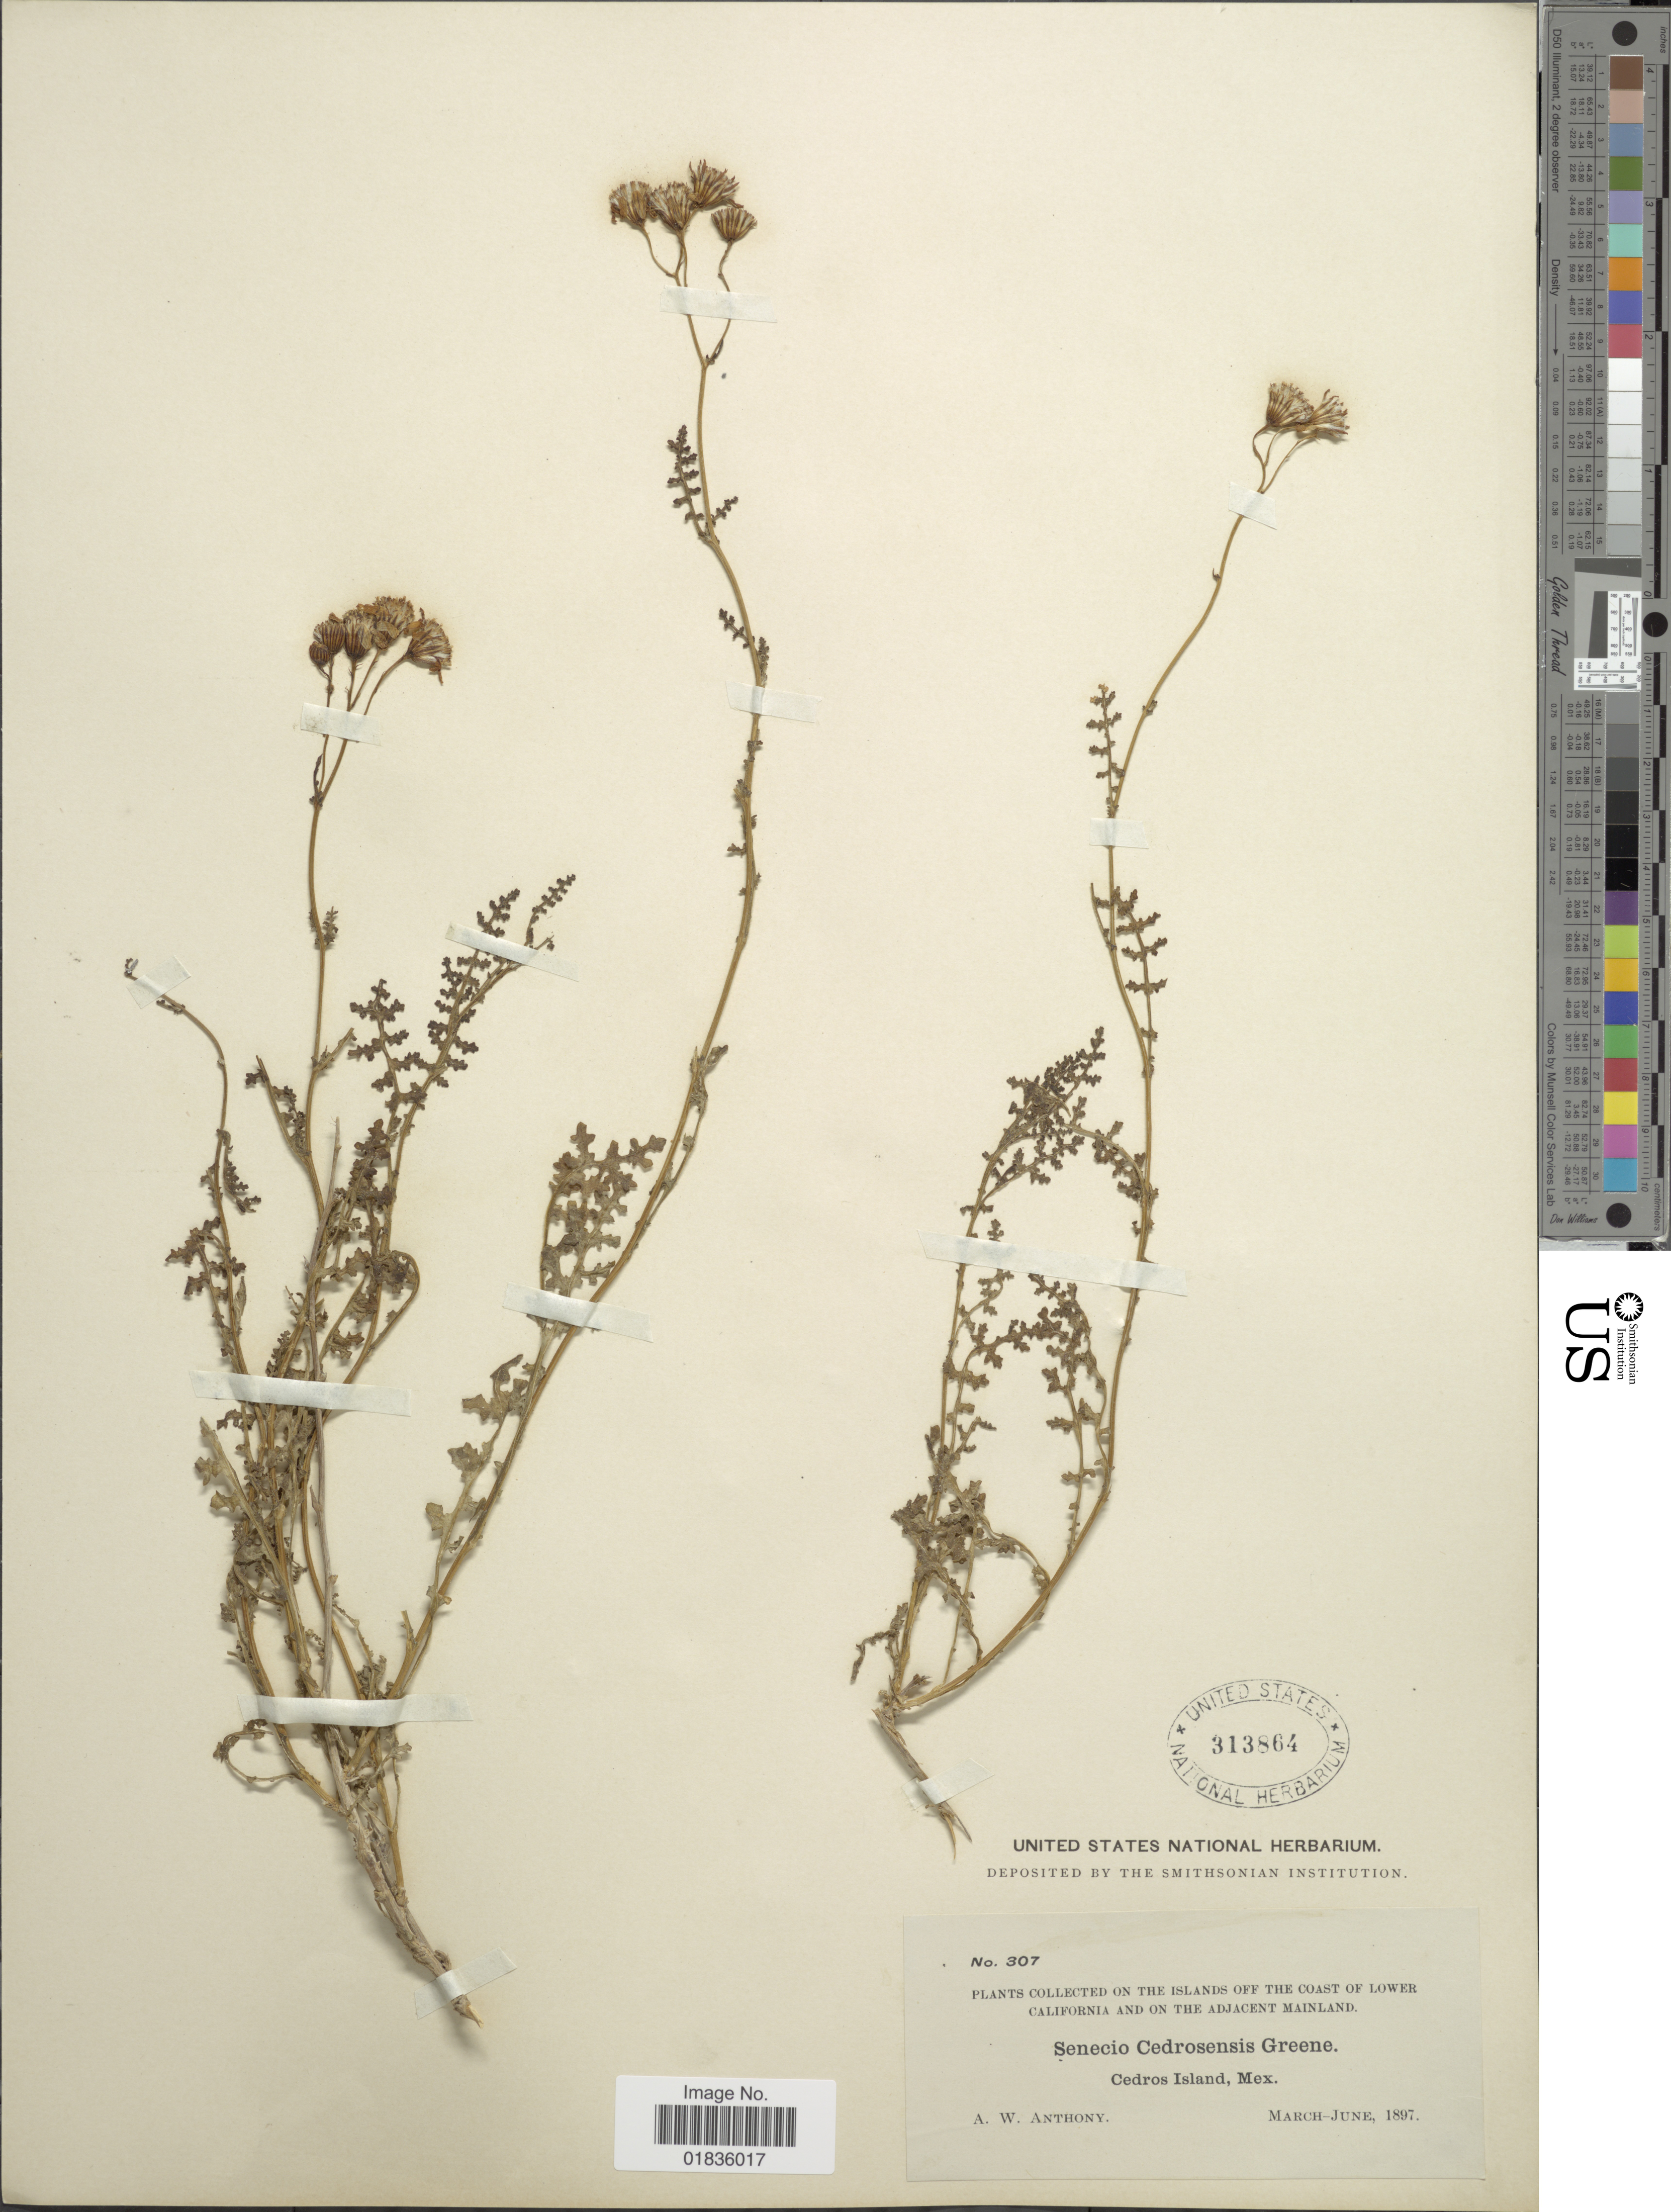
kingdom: Plantae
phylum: Tracheophyta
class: Magnoliopsida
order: Asterales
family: Asteraceae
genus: Senecio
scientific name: Senecio cedrosensis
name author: Greene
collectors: A. W. Anthony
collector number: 307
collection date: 1897-03/1897-06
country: Mexico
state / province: Baja California Norte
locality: On the Islands off the Coast of Lower California and on the adjacent mainland, Cedros Island, Mex.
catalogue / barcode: US 313864